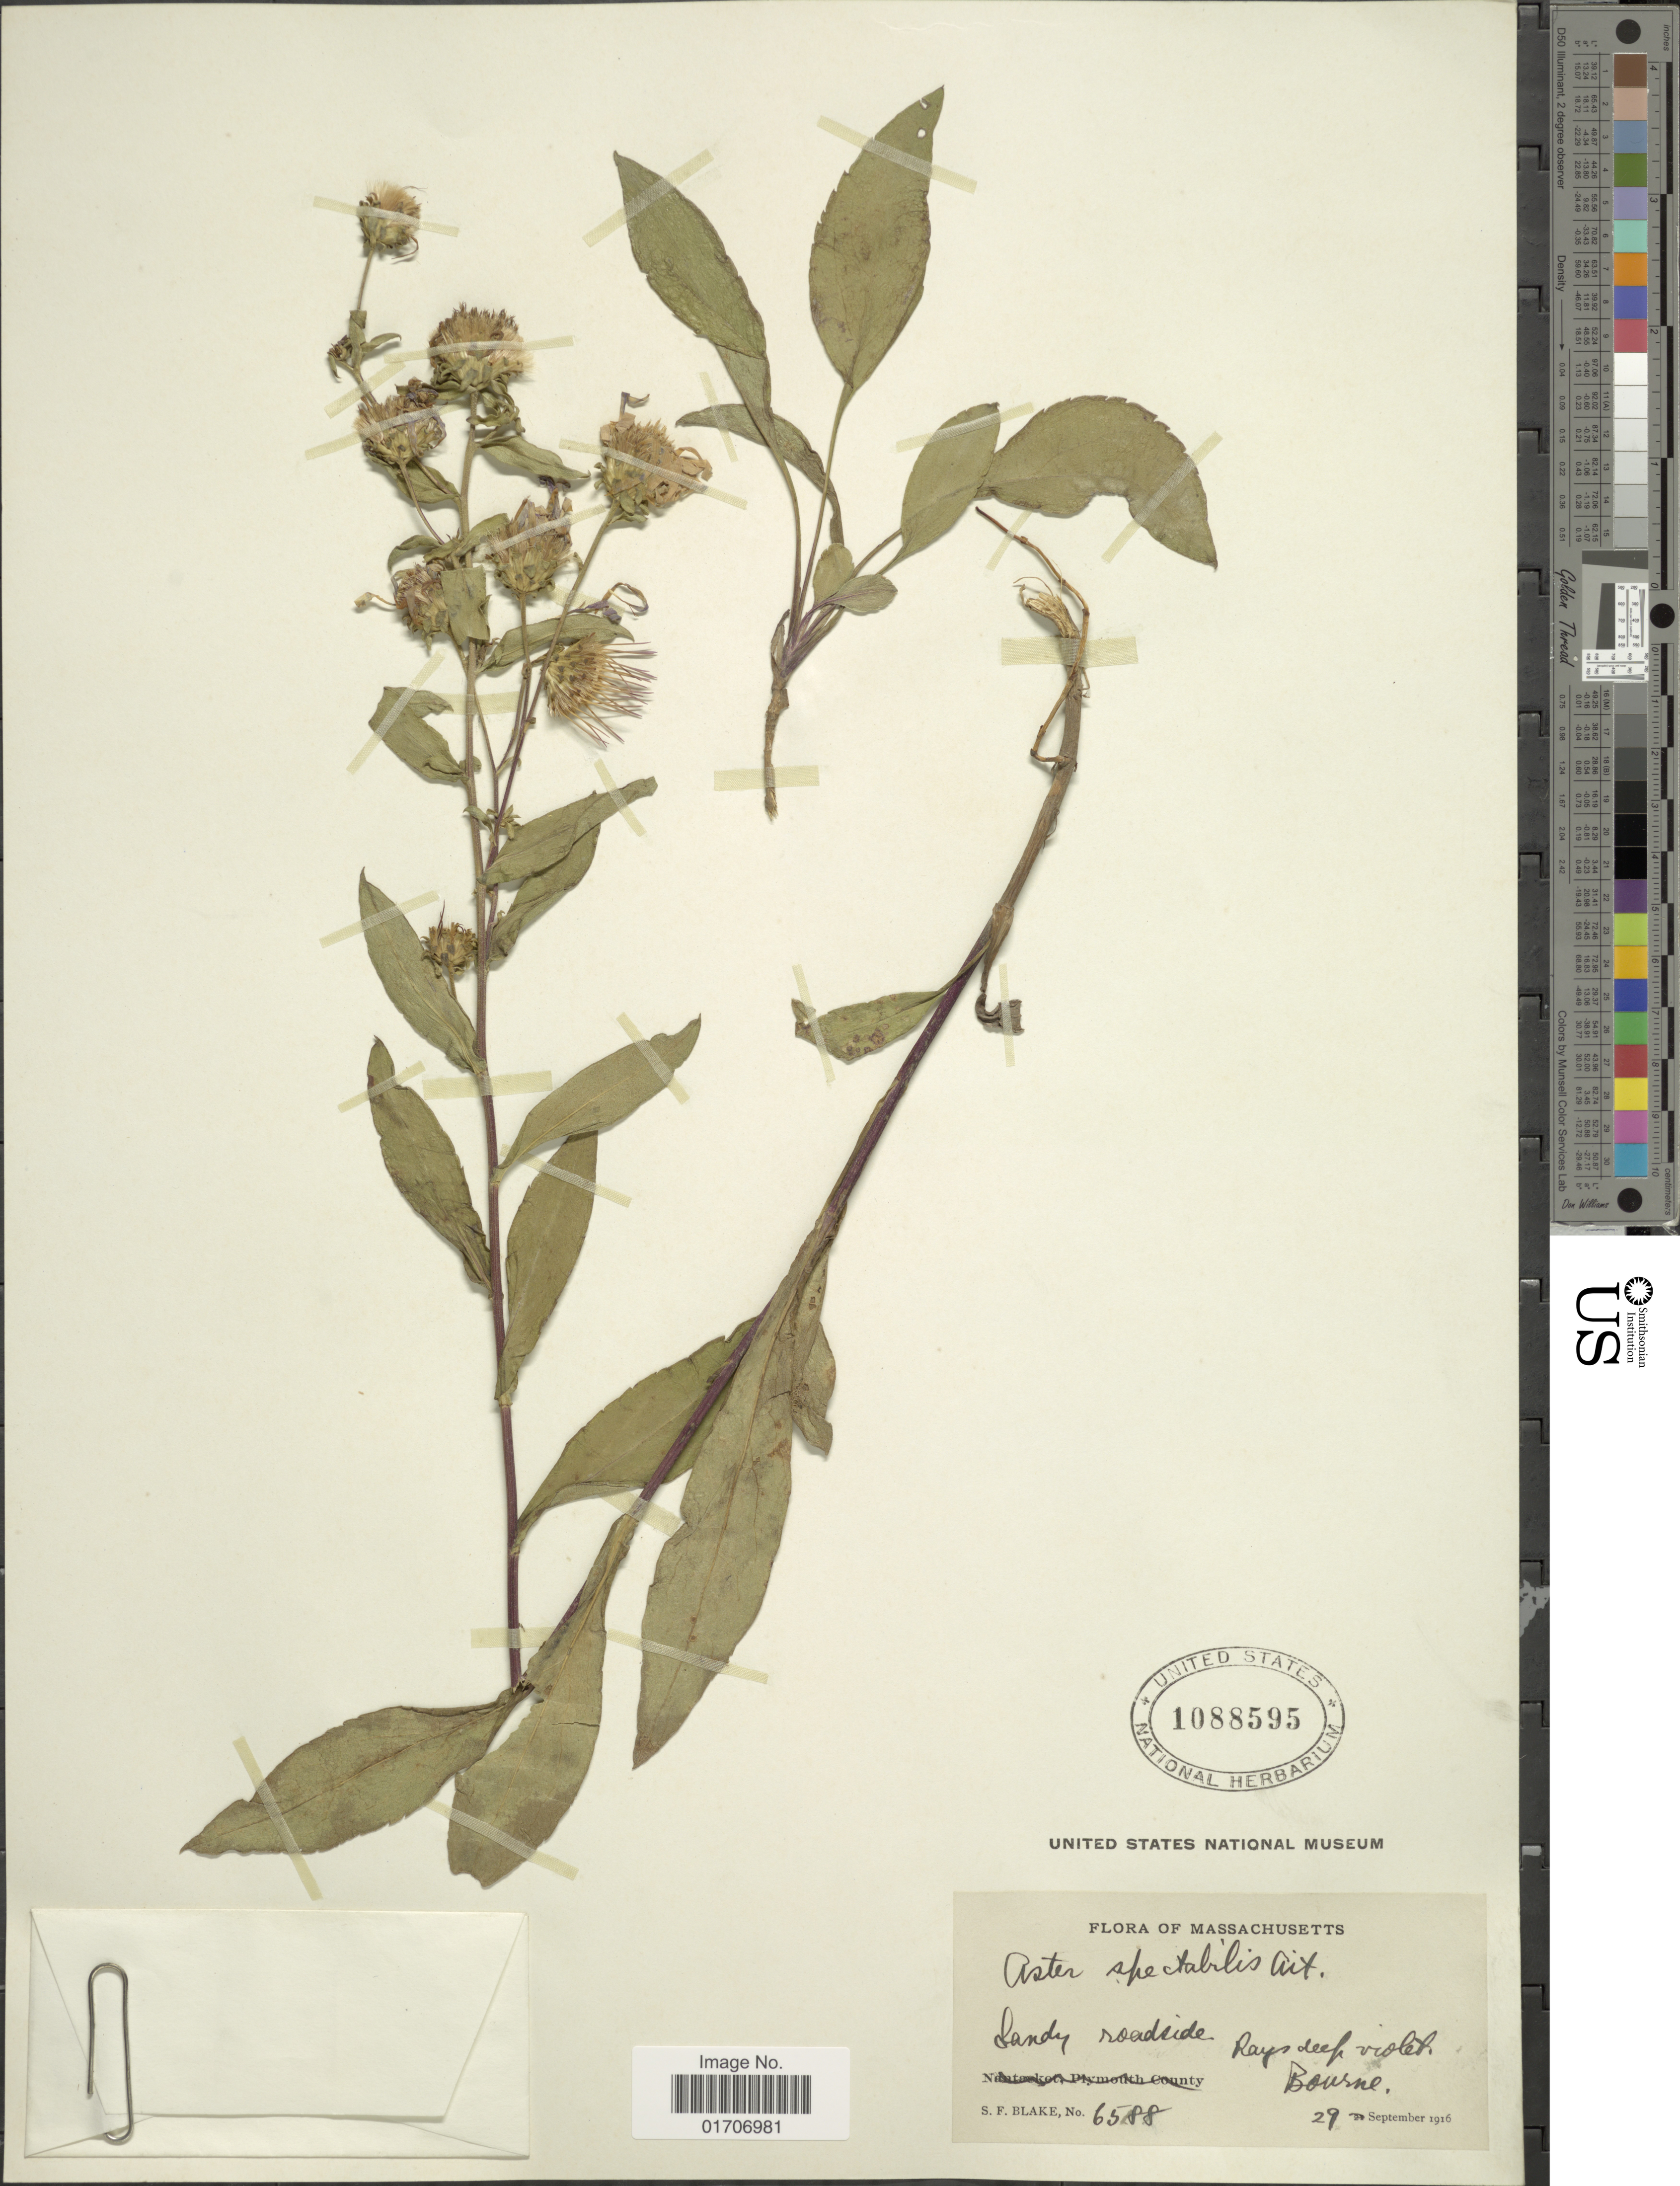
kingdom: Plantae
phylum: Tracheophyta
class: Magnoliopsida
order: Asterales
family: Asteraceae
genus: Eurybia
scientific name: Eurybia spectabilis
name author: (Aiton) G.L. Nesom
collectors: S. Blake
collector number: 6588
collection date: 1916-09-29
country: United States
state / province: Massachusetts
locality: Sandy roadside, Rays deep violet. Bourne.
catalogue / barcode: US 1088595